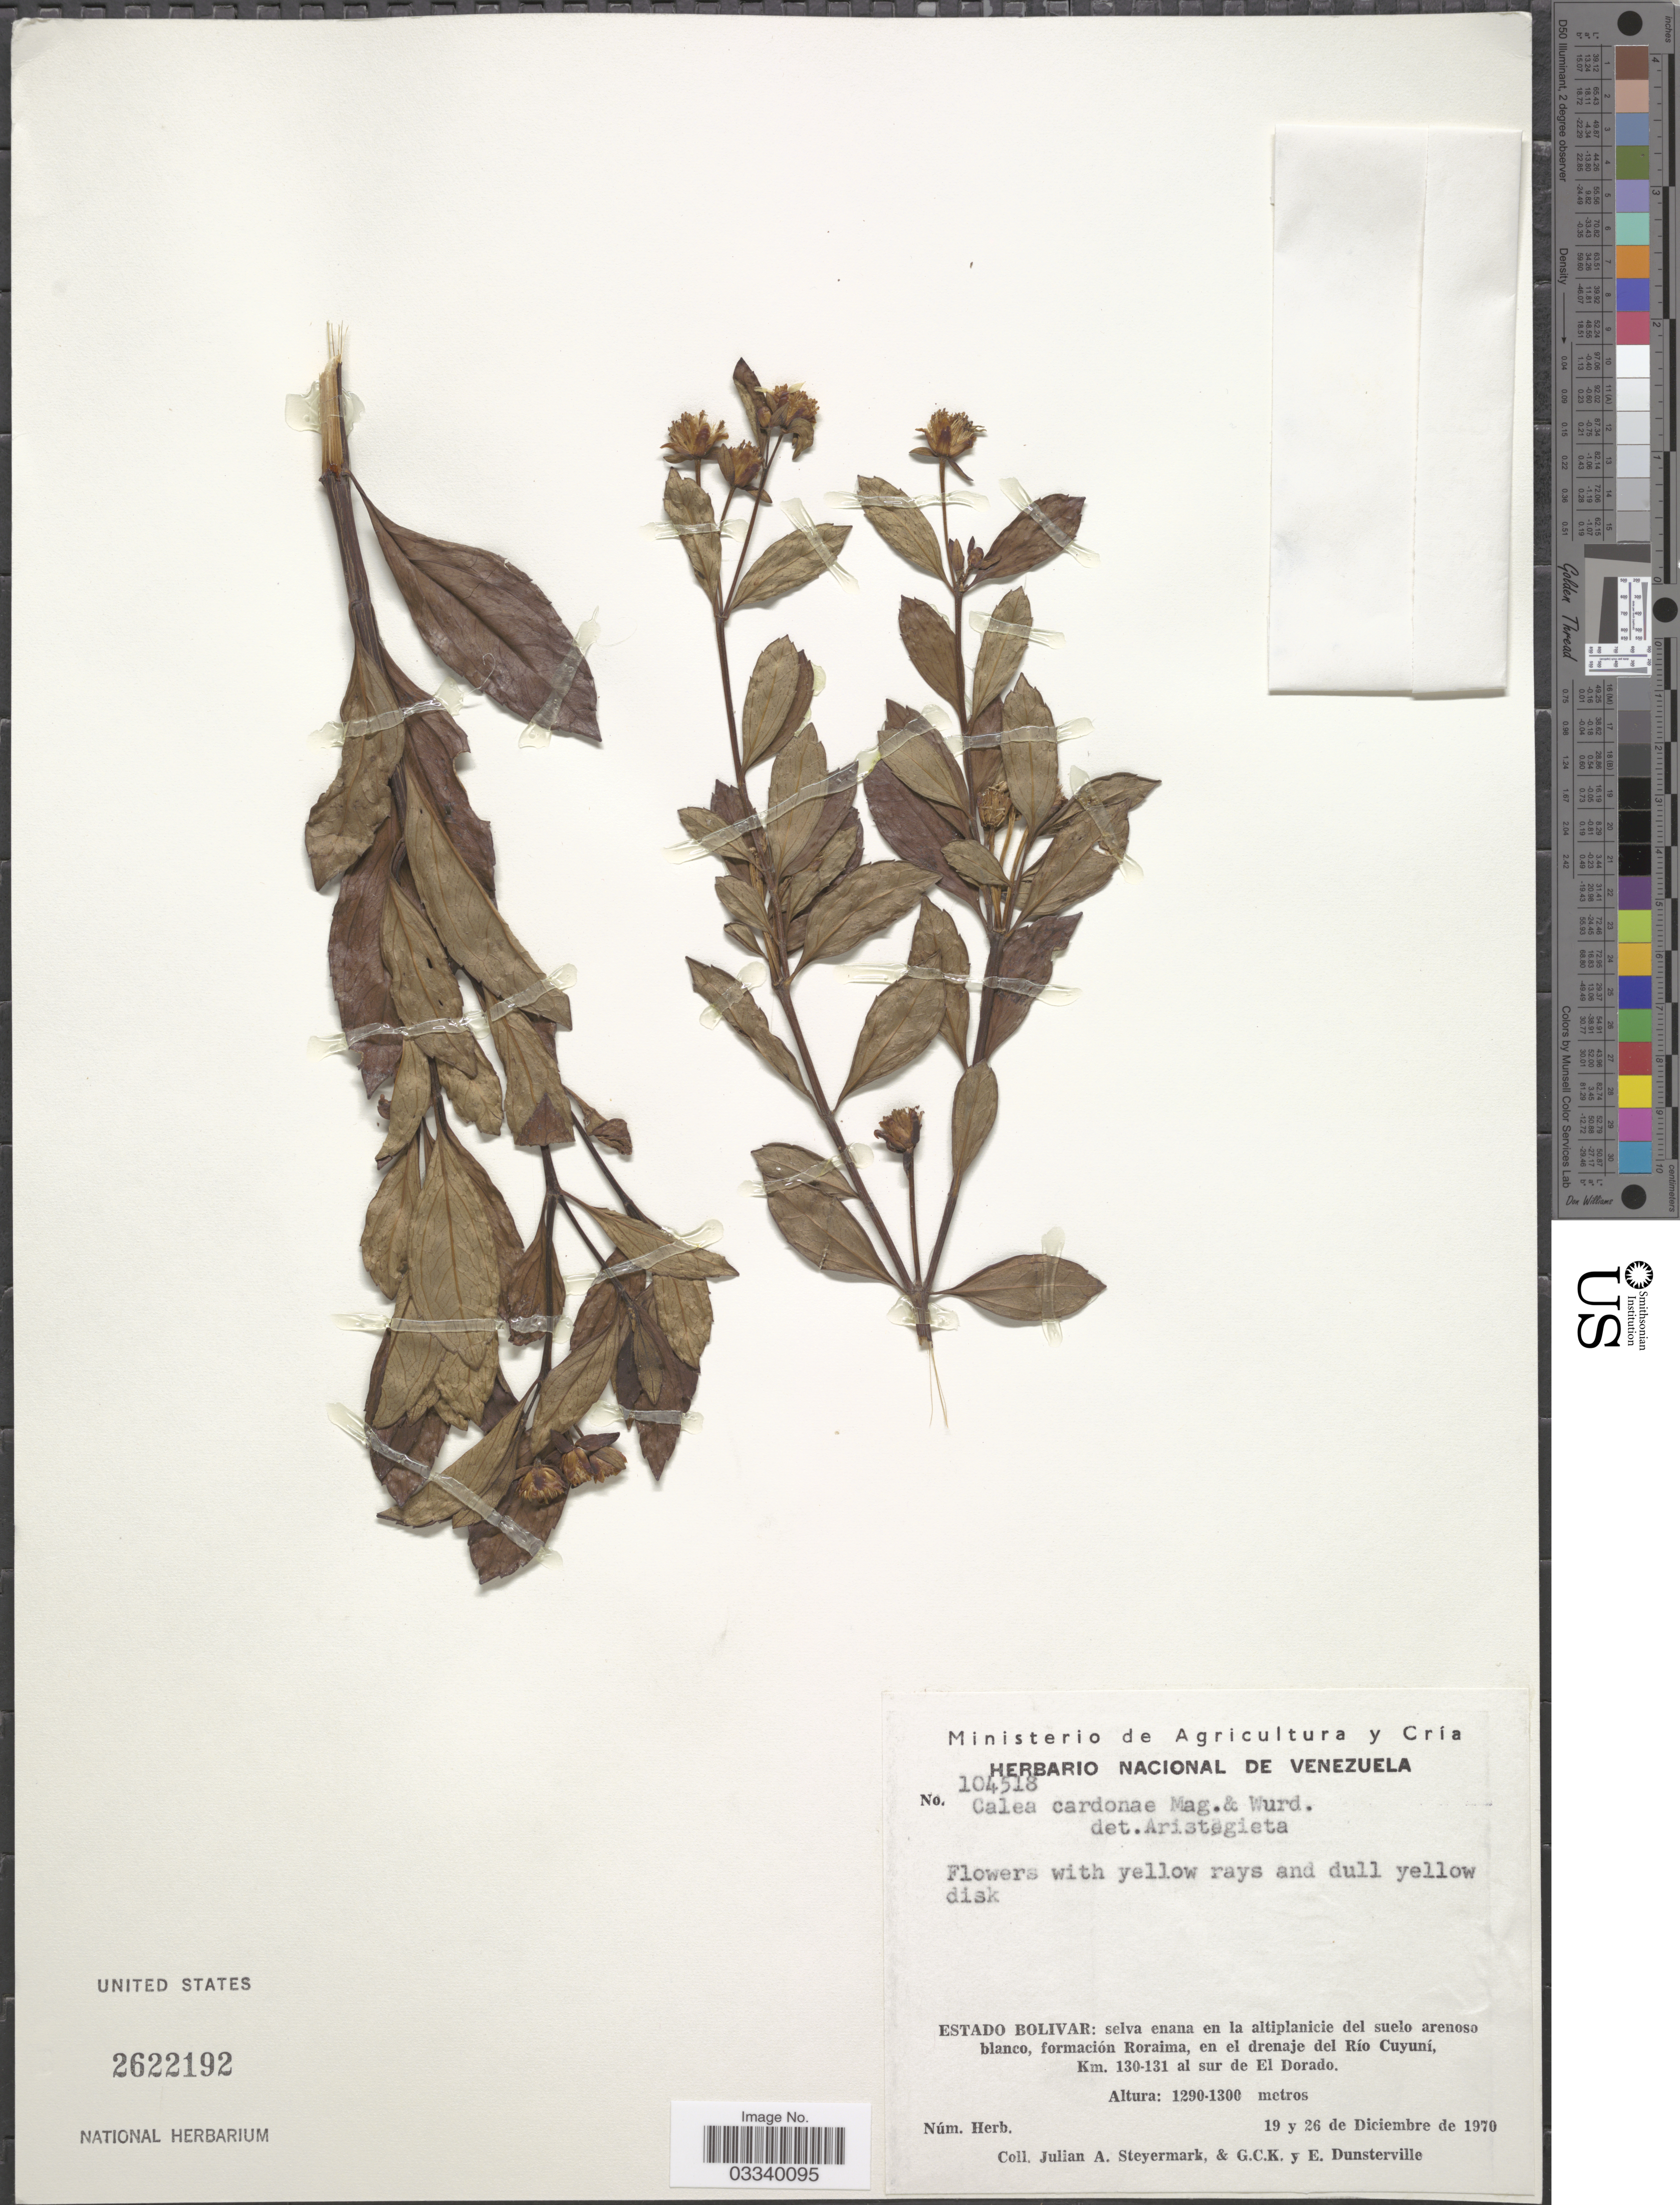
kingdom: Plantae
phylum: Tracheophyta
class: Magnoliopsida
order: Asterales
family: Asteraceae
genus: Calea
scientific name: Calea lucidivenia var. cardonae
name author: (Maguire & Wurdack) Pruski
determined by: Bueno, Vinicius Resende, (ICN), Universidade Federal do Rio Grande do Sul (BRAZIL)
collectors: J. Steyermark, G. C. K. Dunsterville & E. Dunsterville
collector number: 104518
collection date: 1970-12-19/1970-12-26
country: Venezuela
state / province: Bolivar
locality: Selva enana en la altiplanicie del suelo arenoso blanco, formación Roraima, en el drenaje del Río Cuyuní, Km. 130-131 al sur de El Dorado.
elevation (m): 1290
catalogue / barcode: US 2622192